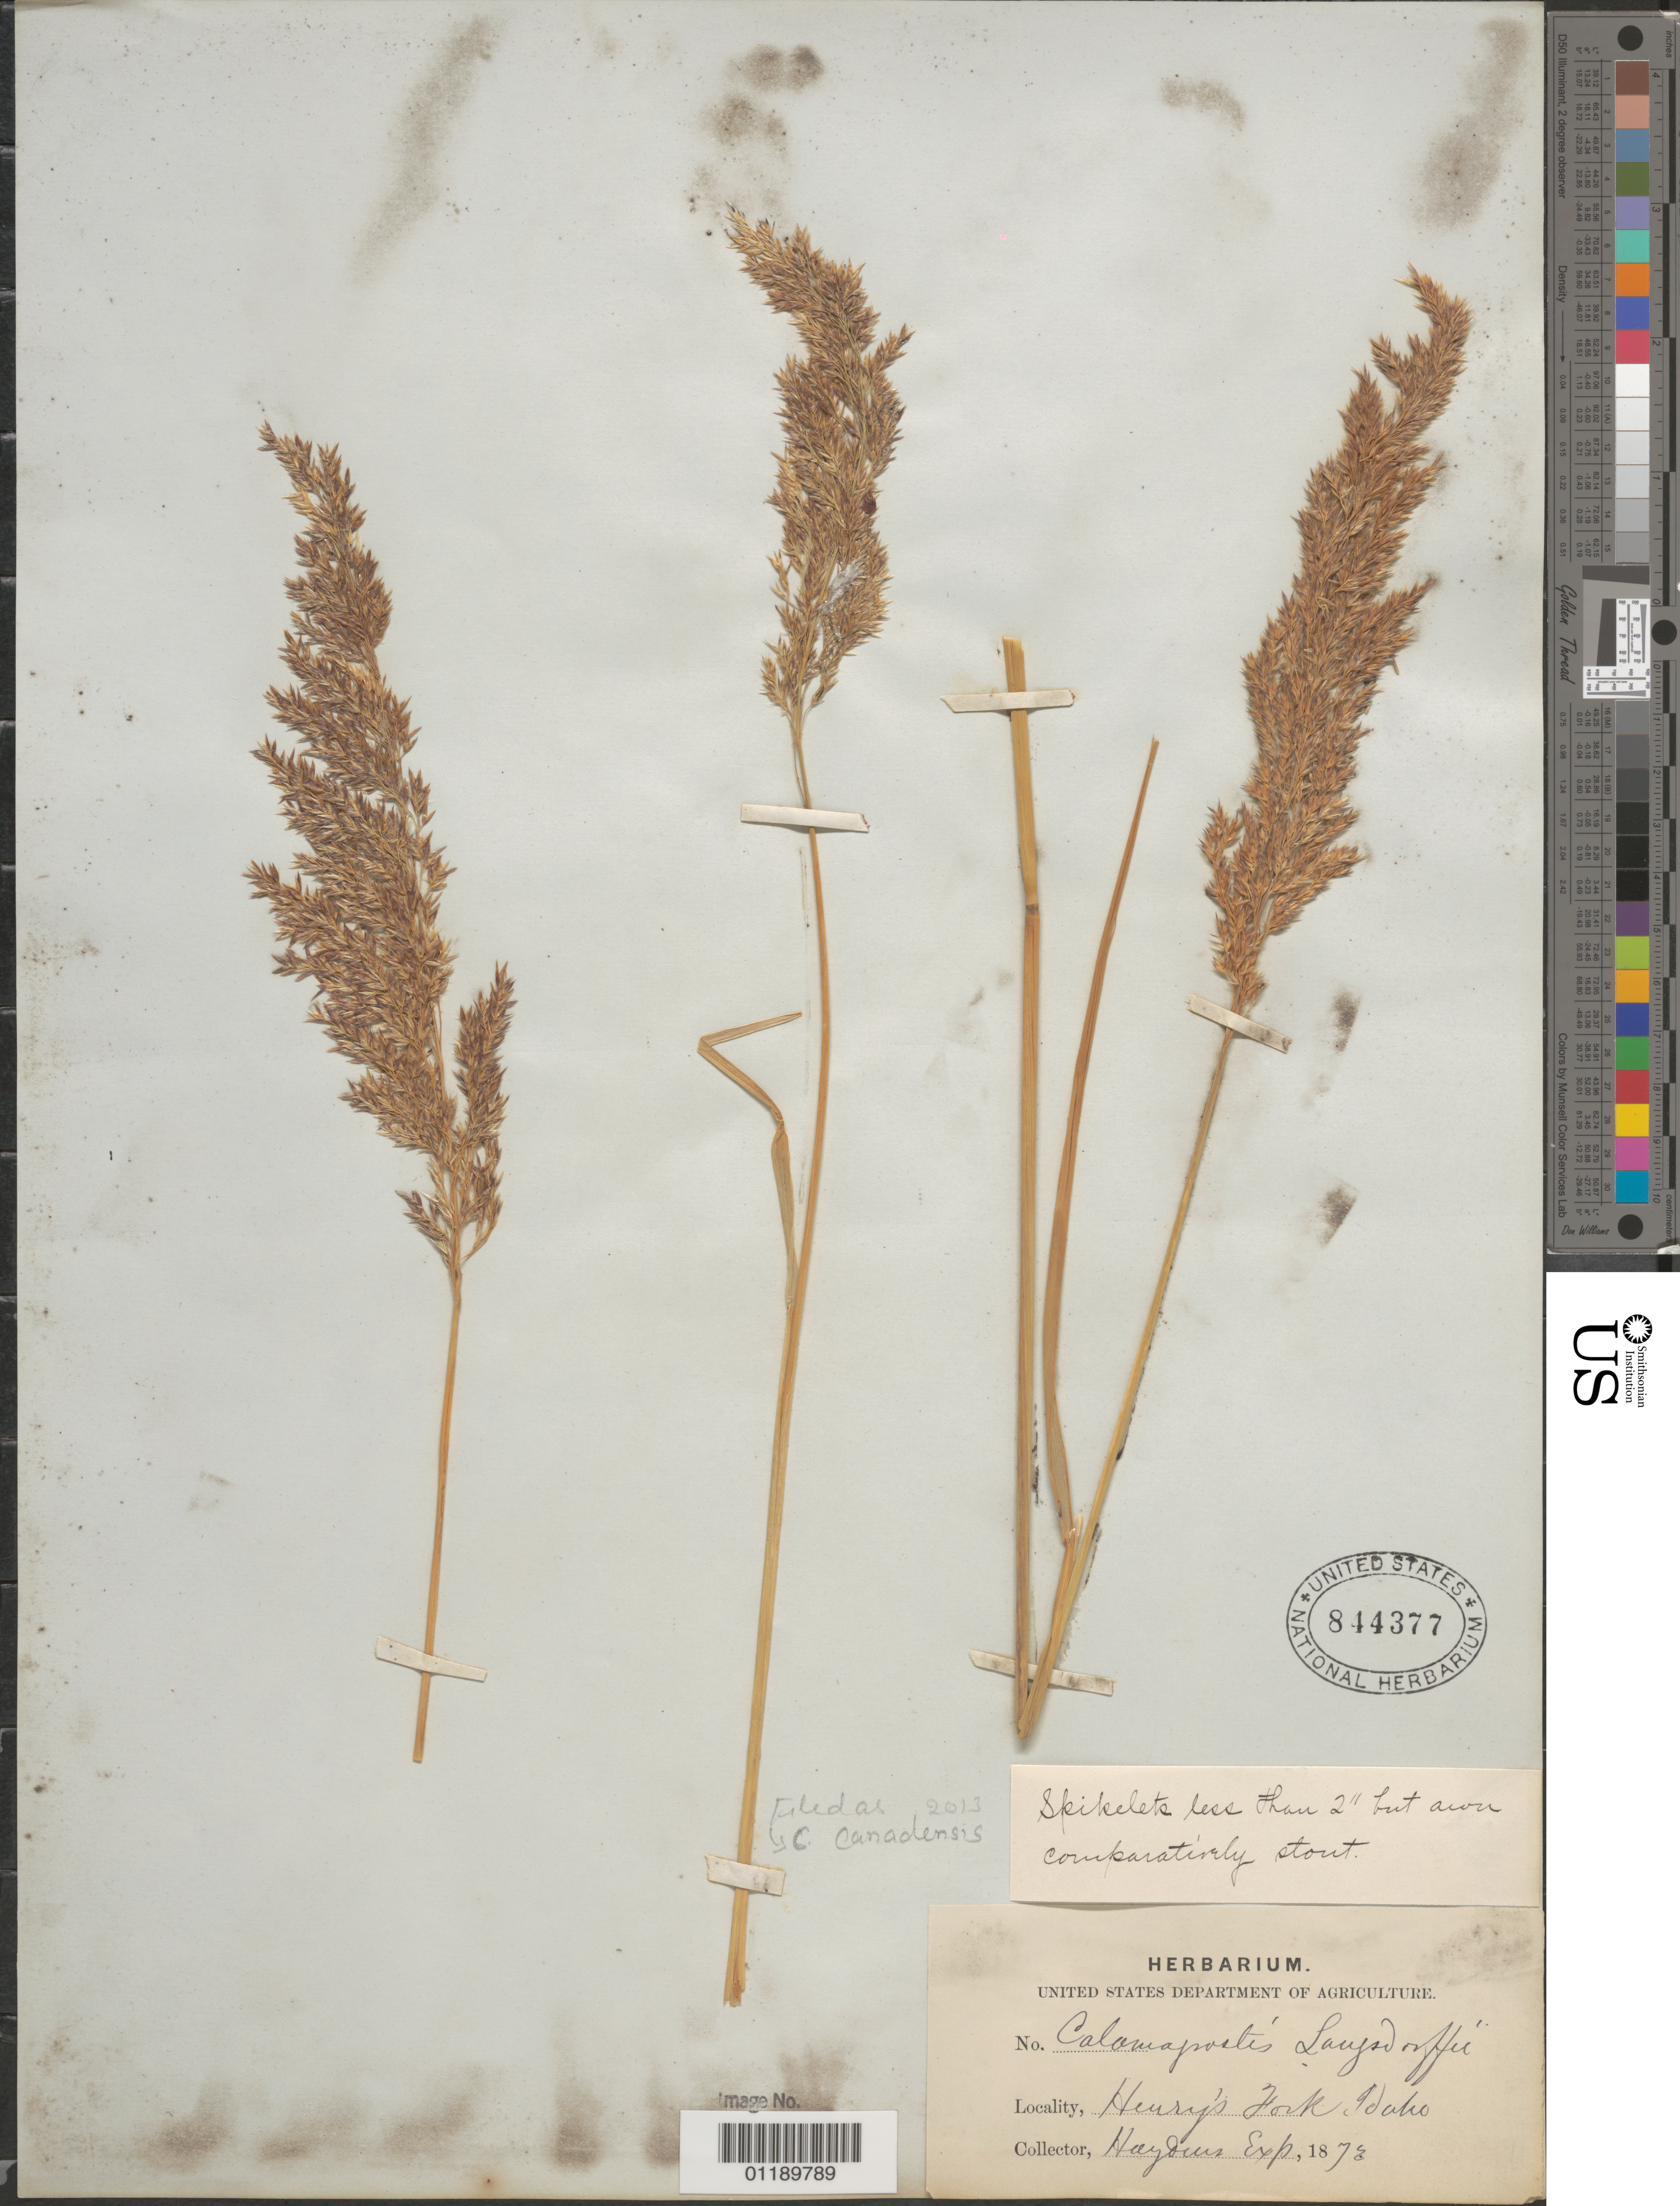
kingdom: Plantae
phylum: Tracheophyta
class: Liliopsida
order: Poales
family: Poaceae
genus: Calamagrostis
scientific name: Calamagrostis canadensis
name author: (Michx.) P. Beauv.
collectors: Hayden Exped.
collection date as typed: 1873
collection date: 1873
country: United States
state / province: Idaho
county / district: Madison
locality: Henry's Fork.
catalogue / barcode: US 844377